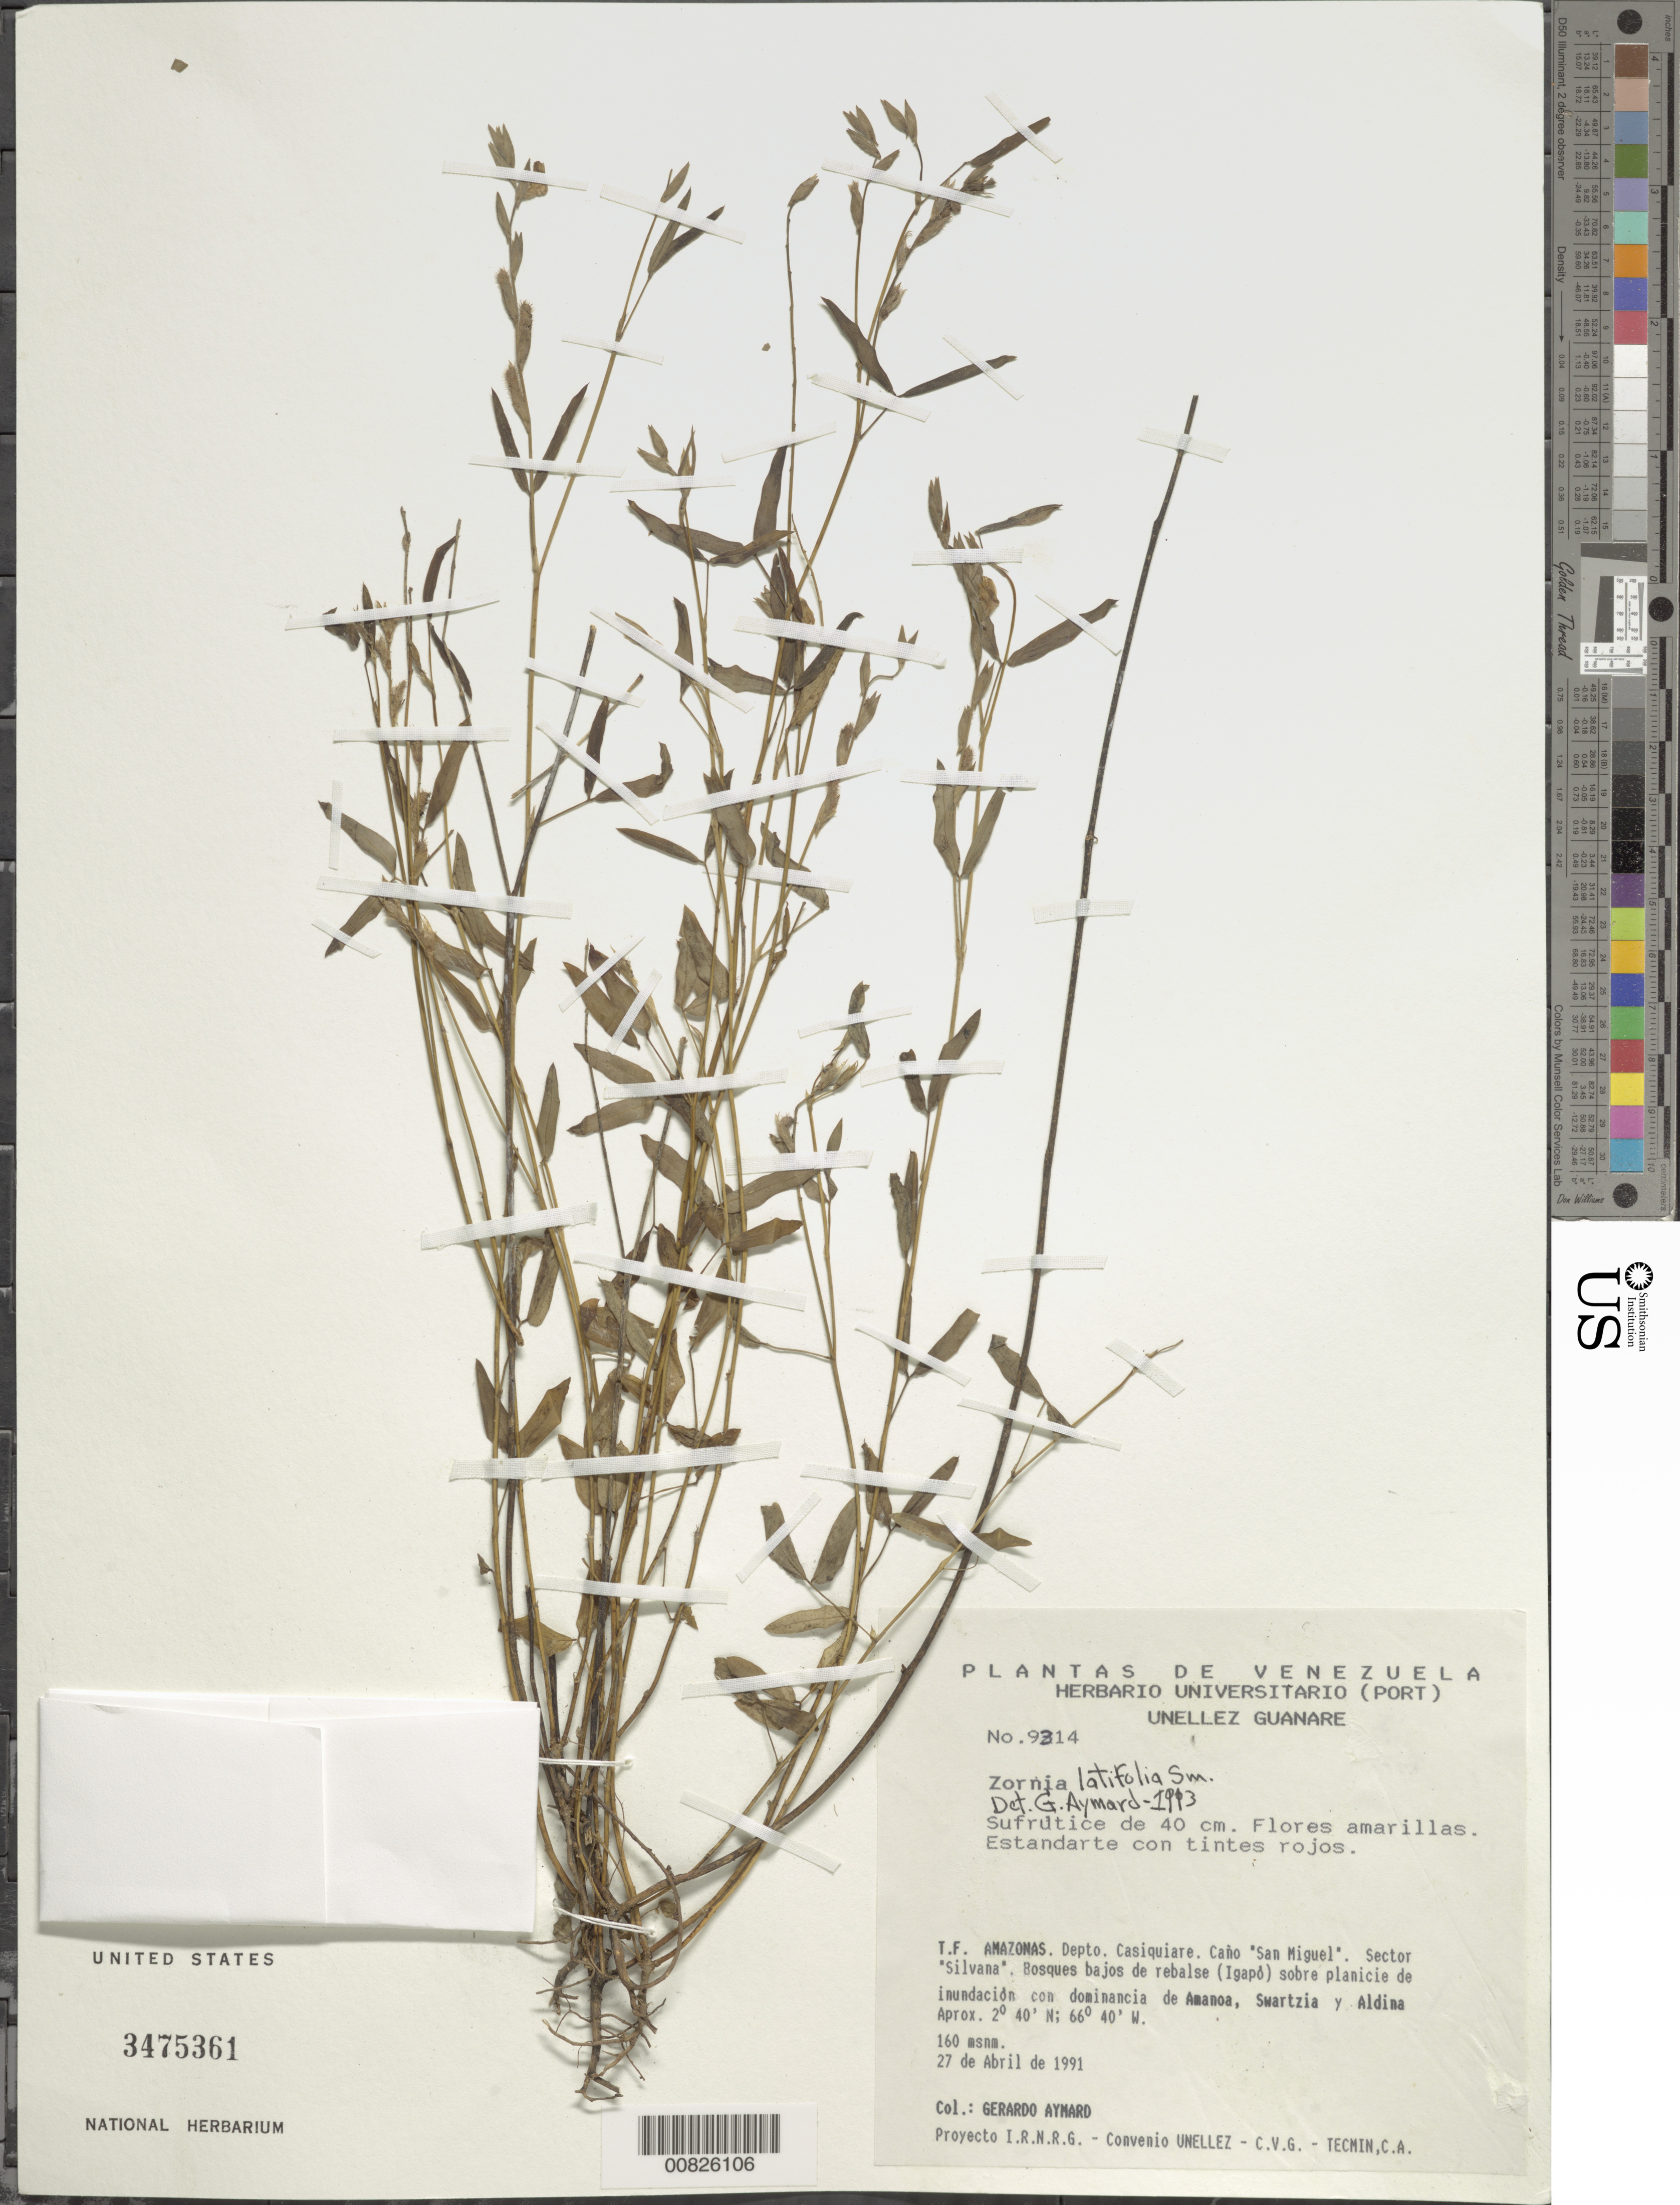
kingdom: Plantae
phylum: Tracheophyta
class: Magnoliopsida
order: Fabales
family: Fabaceae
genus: Zornia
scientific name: Zornia latifolia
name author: Sm.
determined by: Aymard C., G. A., (PORT), Univ. Nac. Exp. de los Llanos Ezequiel Zamora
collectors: G. A. Aymard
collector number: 9314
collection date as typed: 27-Apr-91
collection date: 1991-04-27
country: Venezuela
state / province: Amazonas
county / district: Maroa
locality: Caño "San Miguel", Sector "Silvana"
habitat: Bosques bajos de rebalse (Igapo) sobre planicie de inundacion con dominancia de Amanoa, Swartzia y Aldina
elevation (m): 160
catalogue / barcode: US 3475361